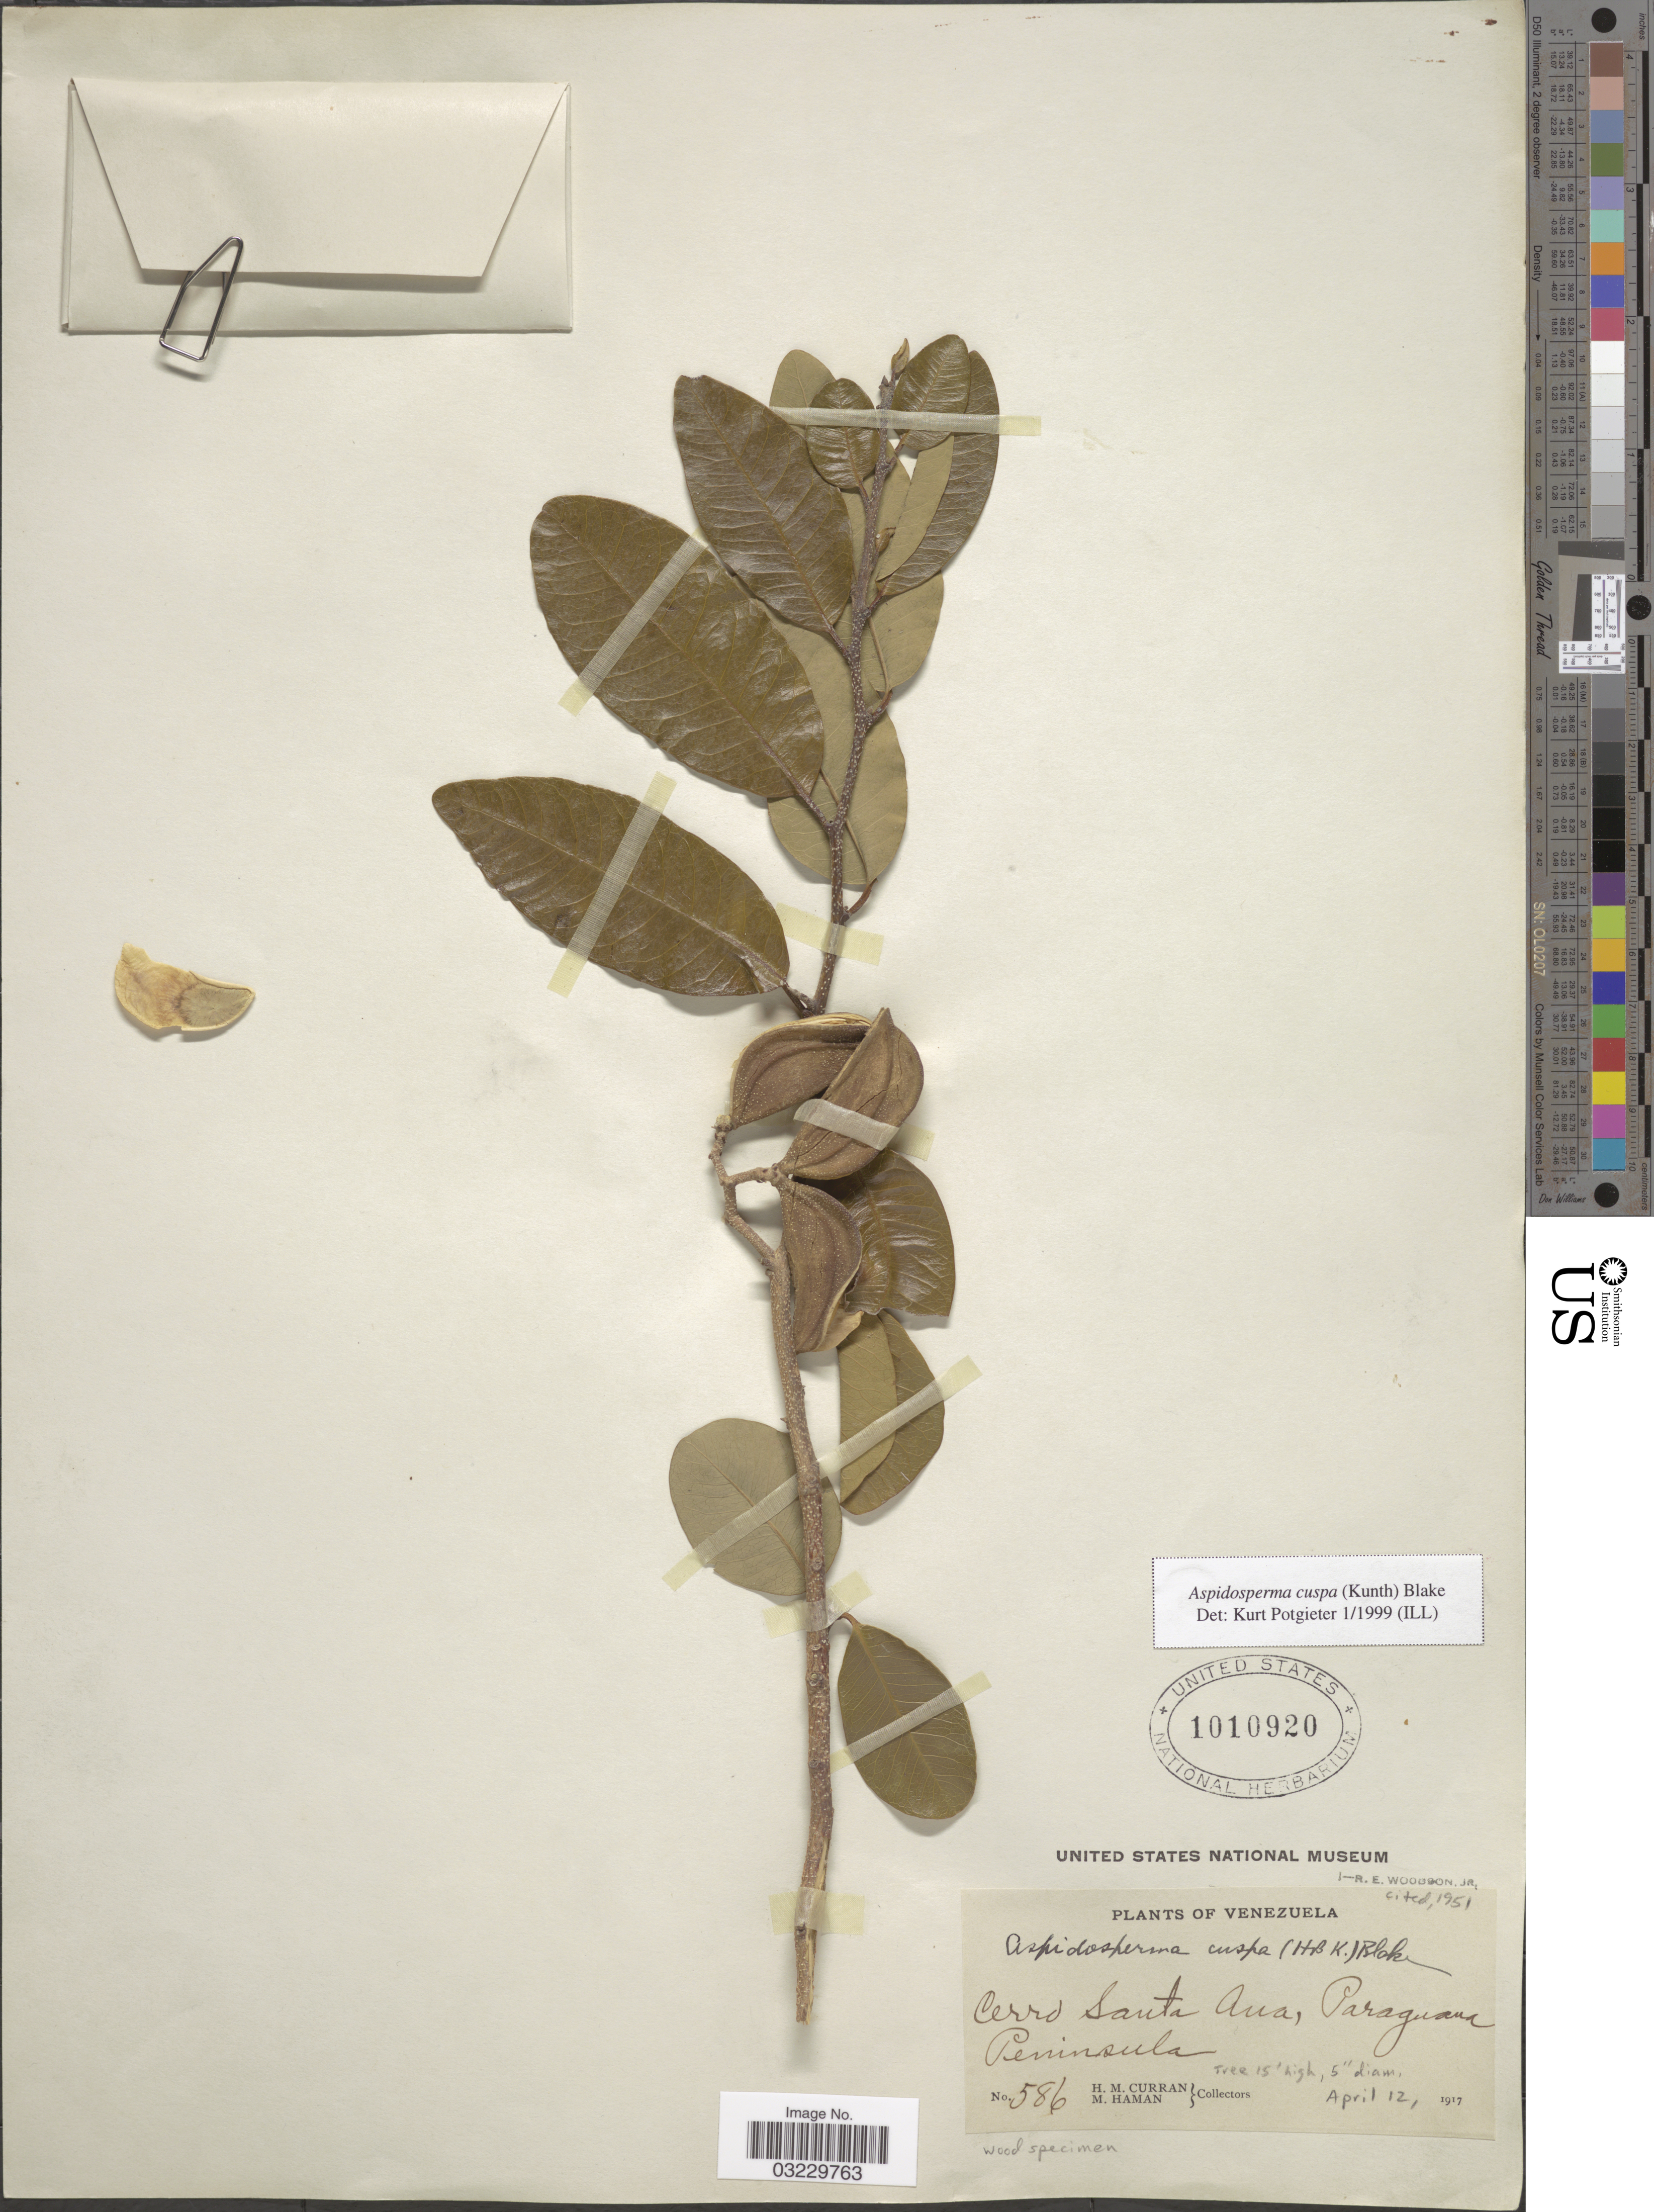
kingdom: Plantae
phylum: Tracheophyta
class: Magnoliopsida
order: Gentianales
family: Apocynaceae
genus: Aspidosperma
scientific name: Aspidosperma cuspa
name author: (Kunth) S.F. Blake ex Pittier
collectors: H. M. Curran & M. Haman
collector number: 586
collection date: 1917-04-12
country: Venezuela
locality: Cerro Santa Ana, Paraguana Peninsula.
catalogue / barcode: US 1010920